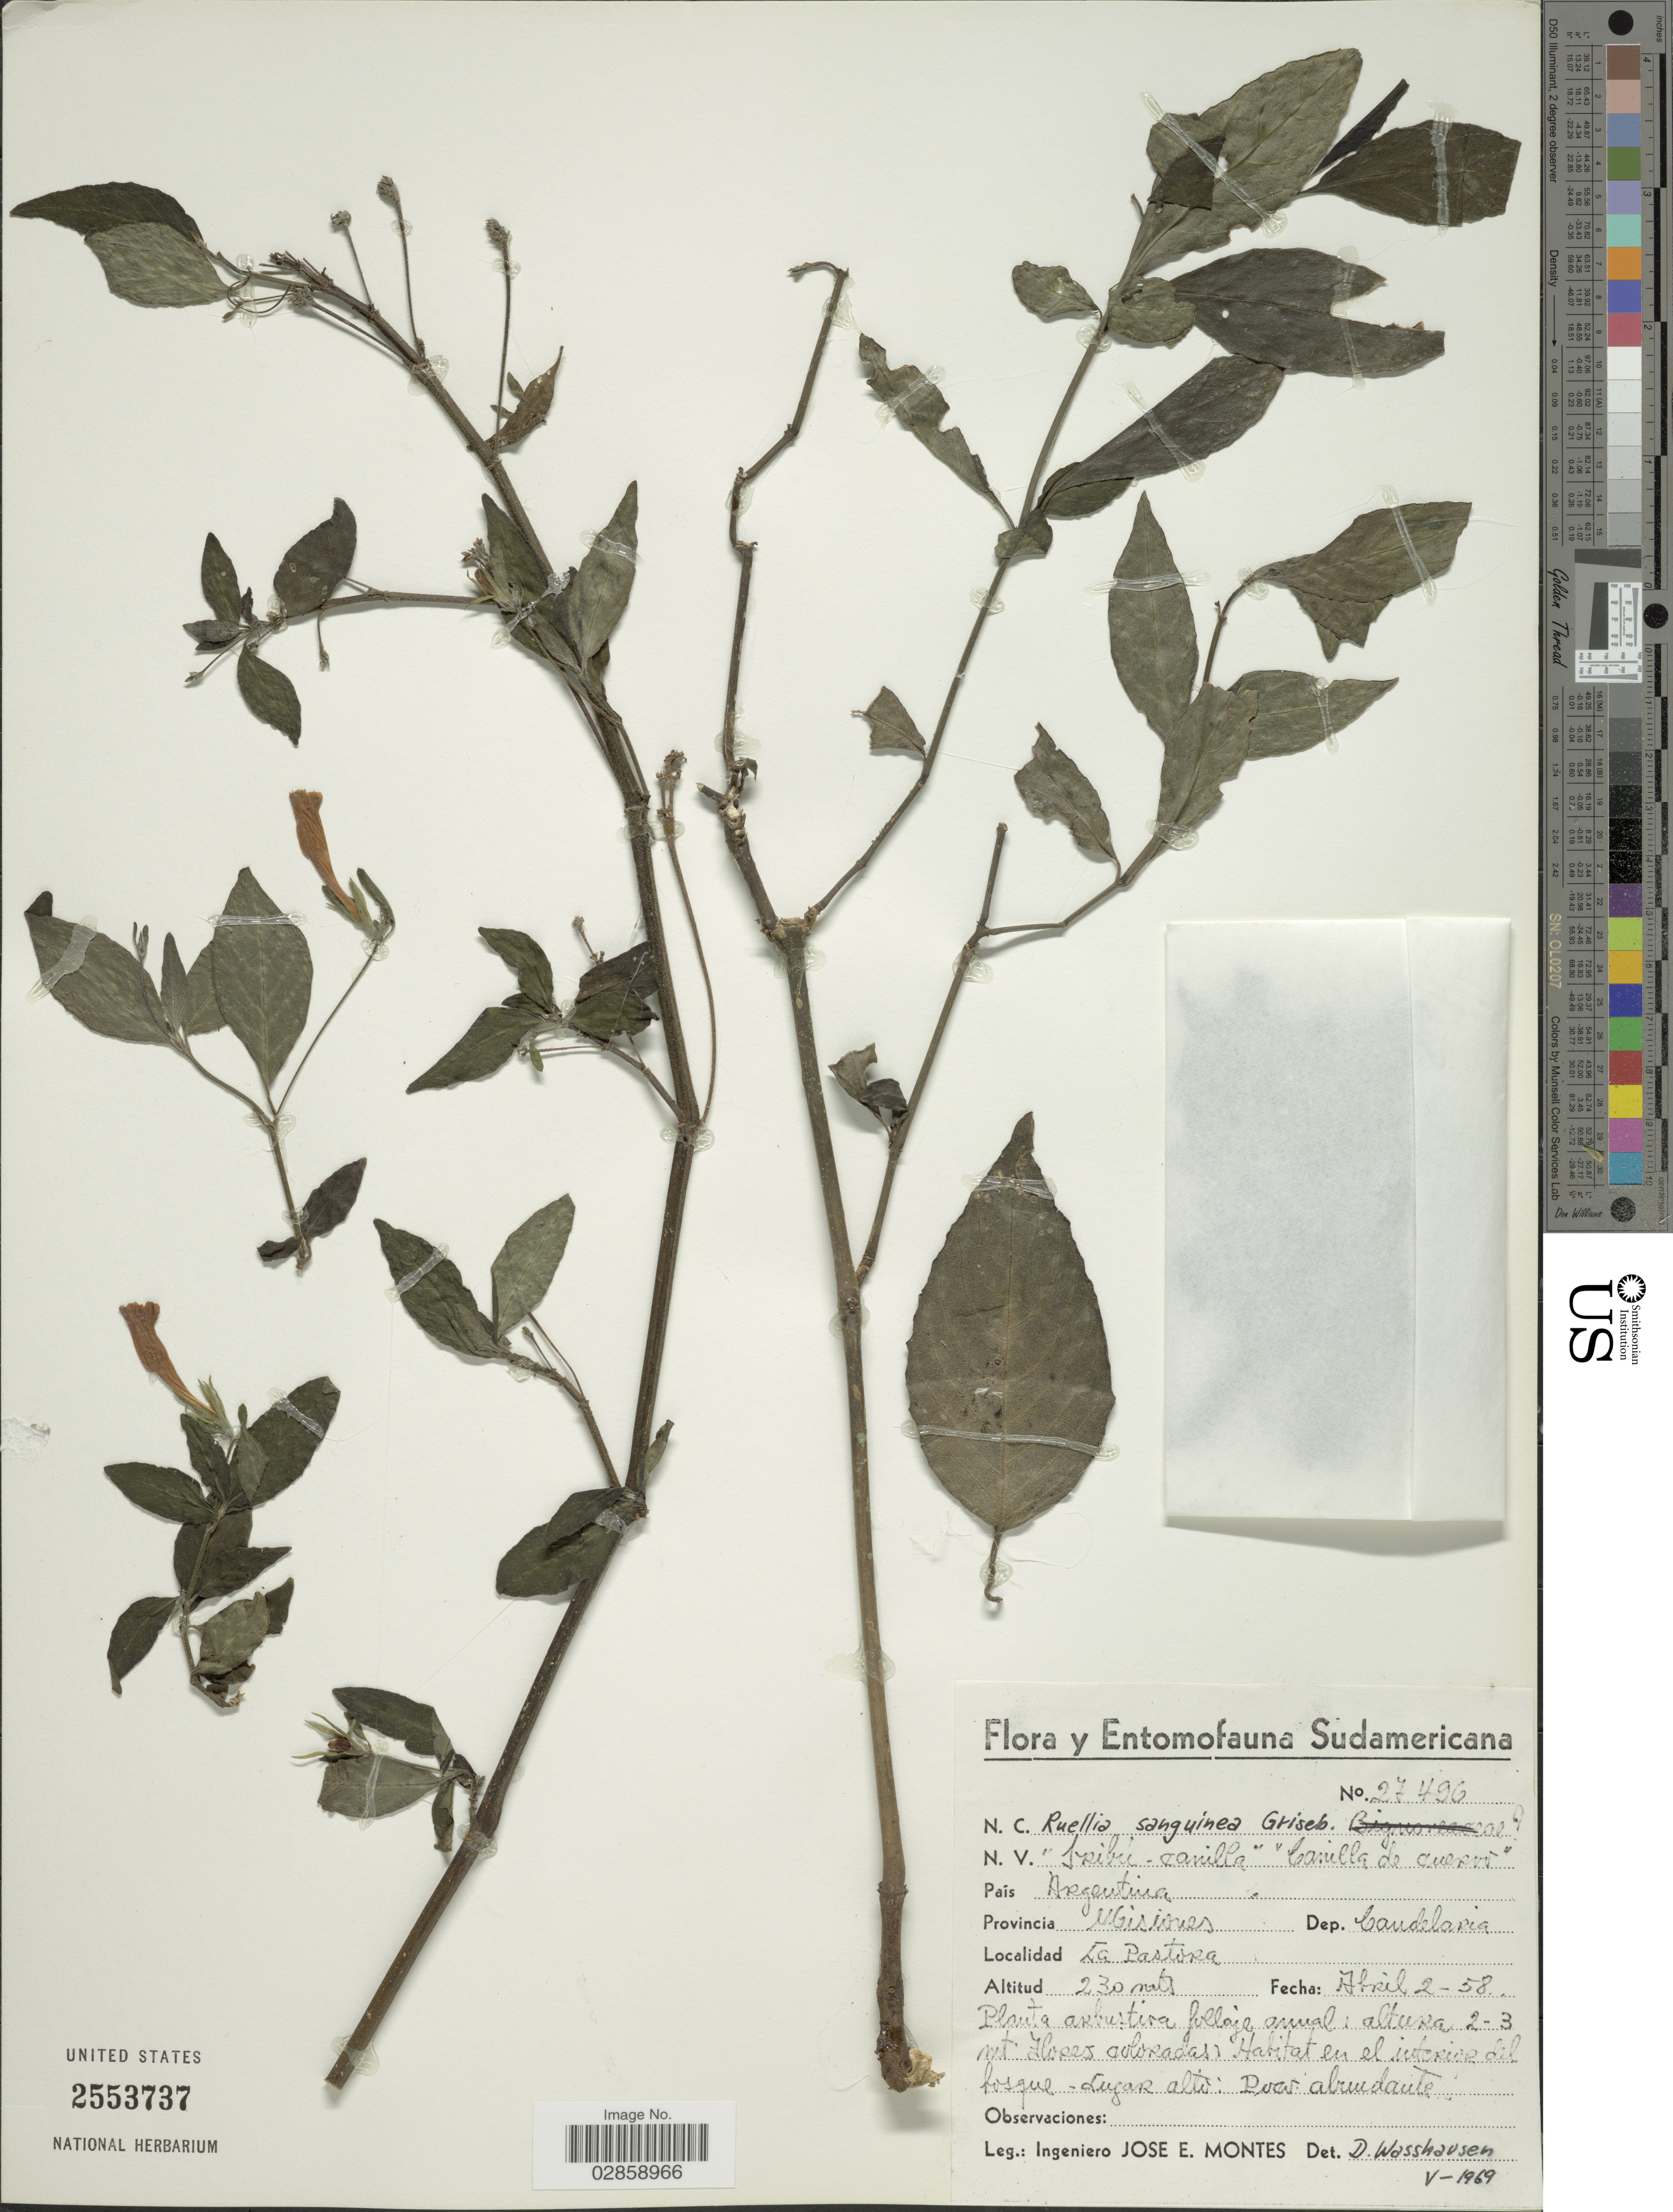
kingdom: Plantae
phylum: Tracheophyta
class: Magnoliopsida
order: Lamiales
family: Acanthaceae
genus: Ruellia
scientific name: Ruellia angustiflora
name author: (Nees) Lindau ex Rambo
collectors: J. E. Montes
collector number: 27496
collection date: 1958-04-02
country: Argentina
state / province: Misiones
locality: Dep. Candelaria. La Pastora.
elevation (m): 230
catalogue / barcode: US 2553737